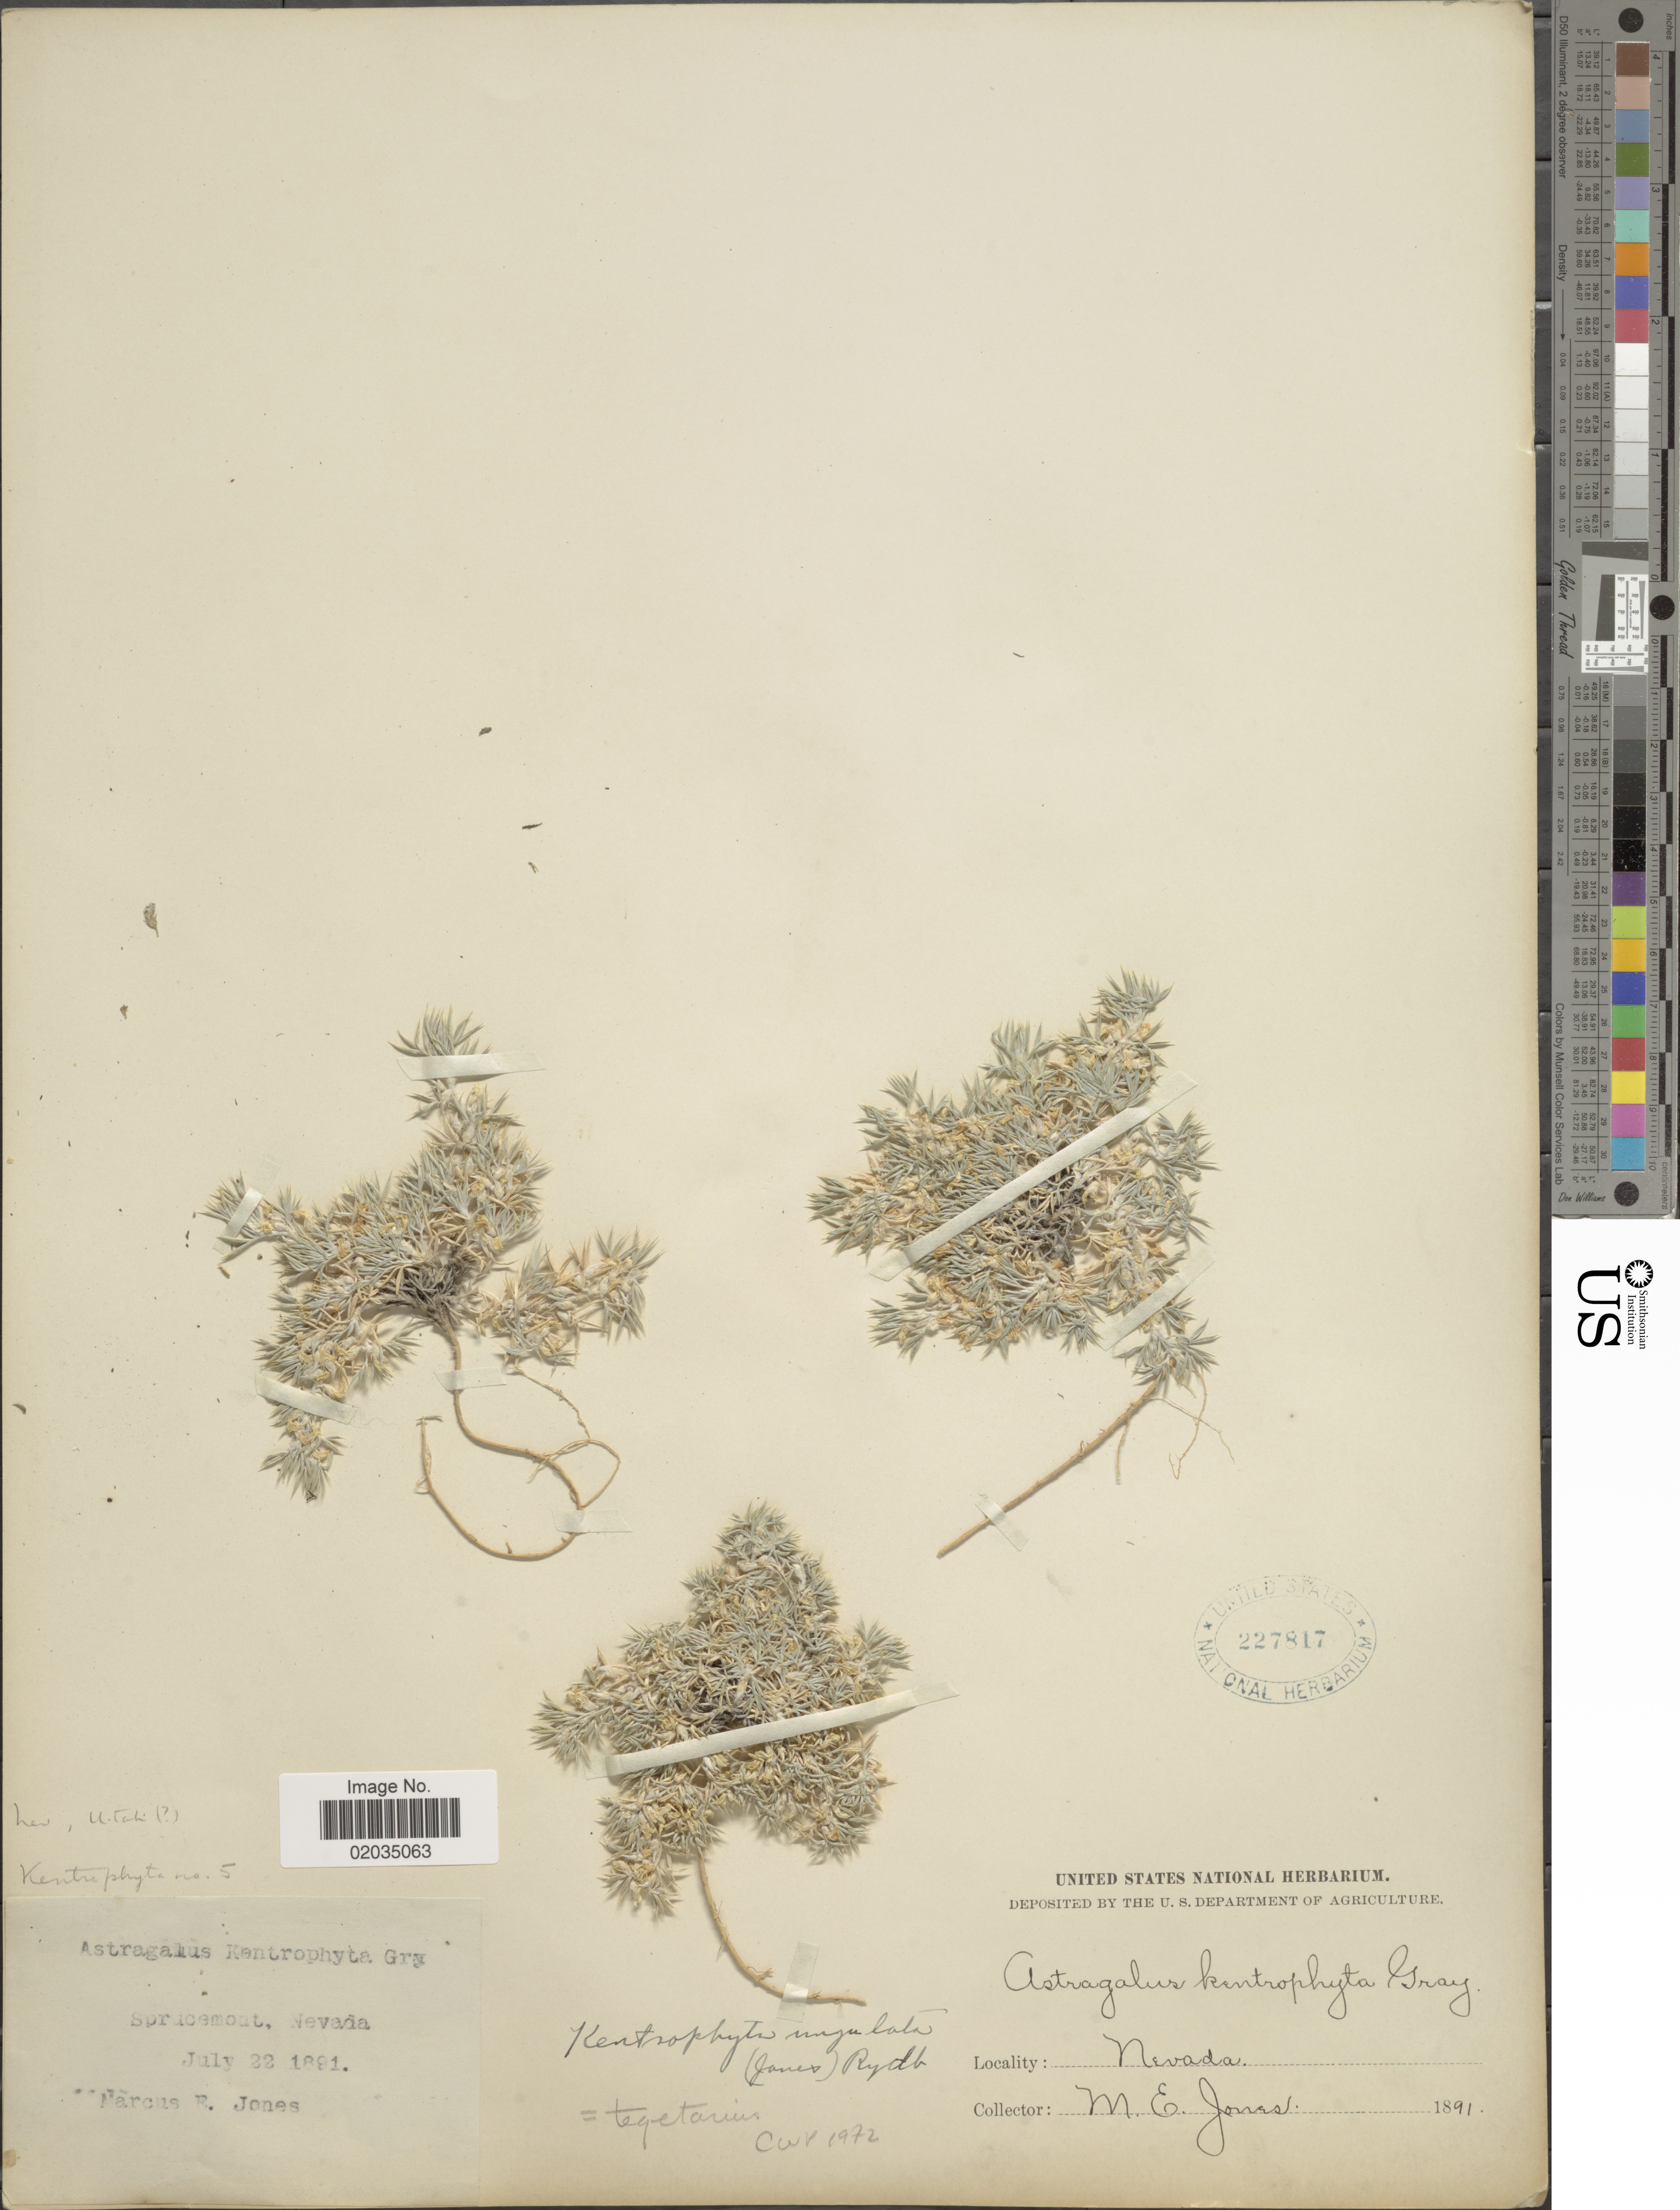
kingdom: Plantae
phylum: Tracheophyta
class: Magnoliopsida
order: Fabales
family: Fabaceae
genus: Astragalus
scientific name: Astragalus tegetarioides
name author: M.E. Jones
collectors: M. E. Jones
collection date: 1891-07-22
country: United States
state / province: Nevada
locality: Sprucemont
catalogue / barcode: US 227817